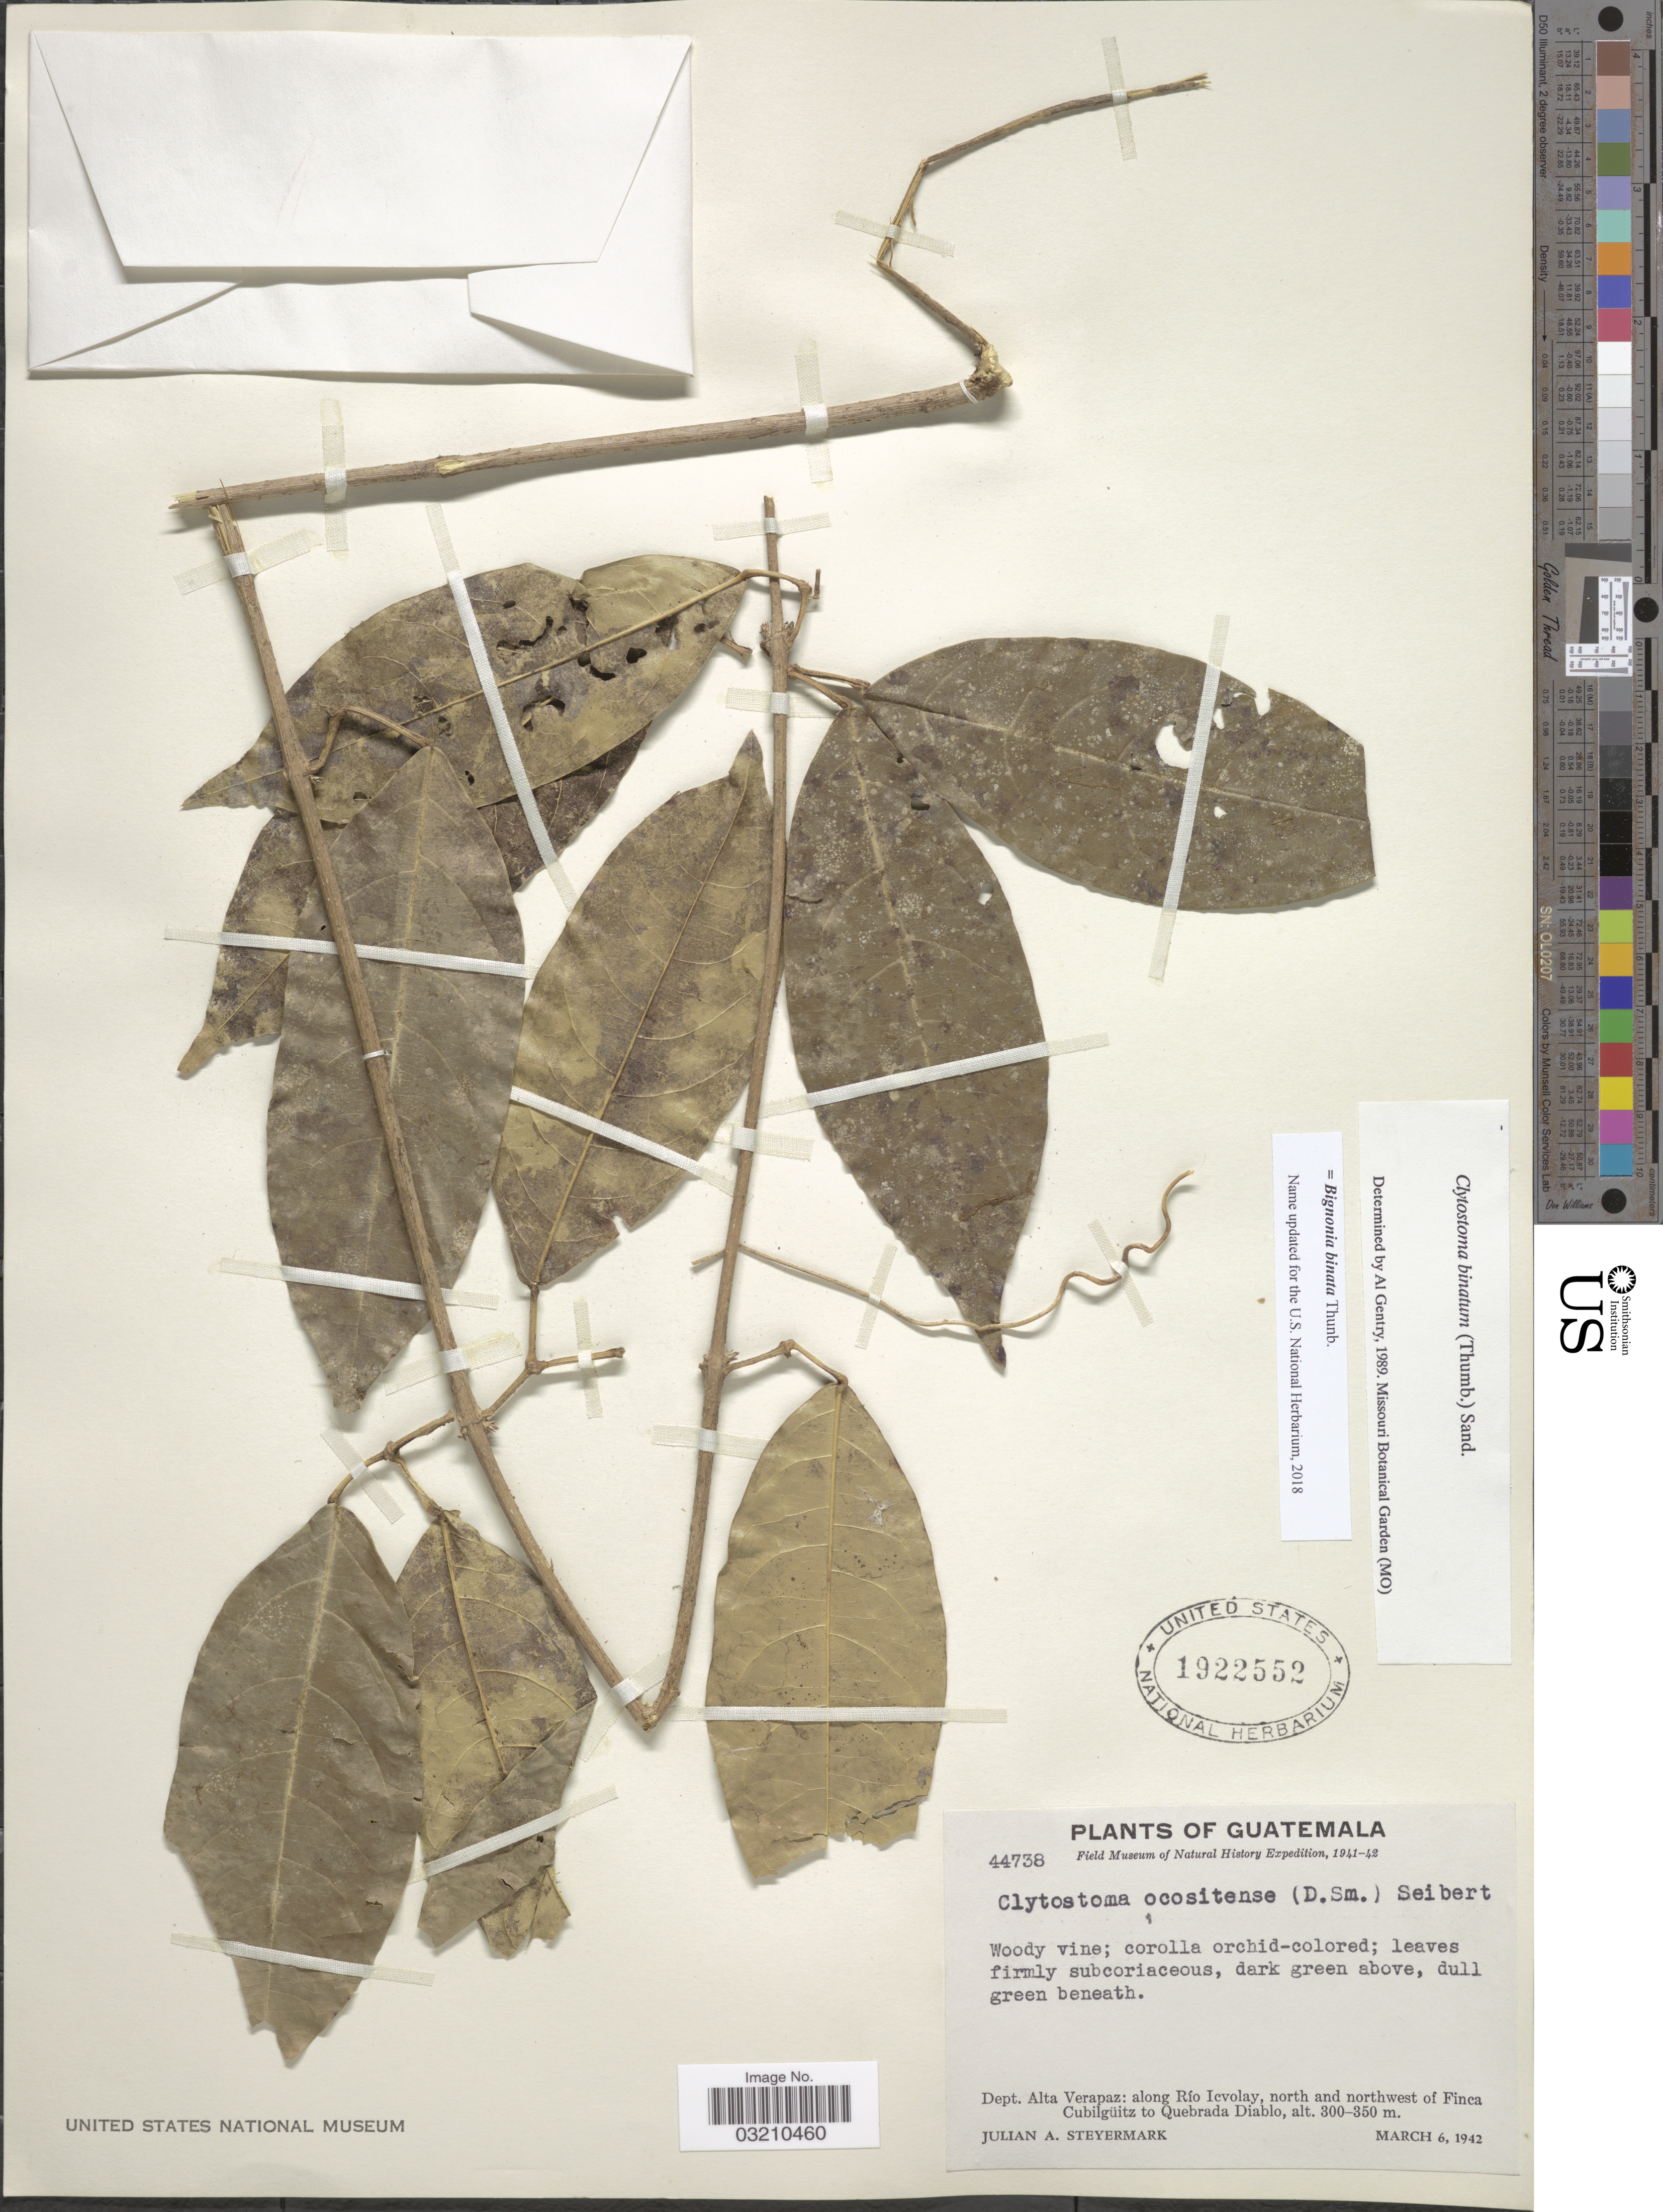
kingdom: Plantae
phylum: Tracheophyta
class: Magnoliopsida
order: Lamiales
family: Bignoniaceae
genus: Bignonia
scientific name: Bignonia binata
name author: Thunb.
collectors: J. Steyermark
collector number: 44738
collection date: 1942-03-06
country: Guatemala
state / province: Alta Verapaz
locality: along Río Icvolay, north and northwest of Finca Cubilgüitz to Quebrada Diablo.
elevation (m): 300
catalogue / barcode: US 1922552